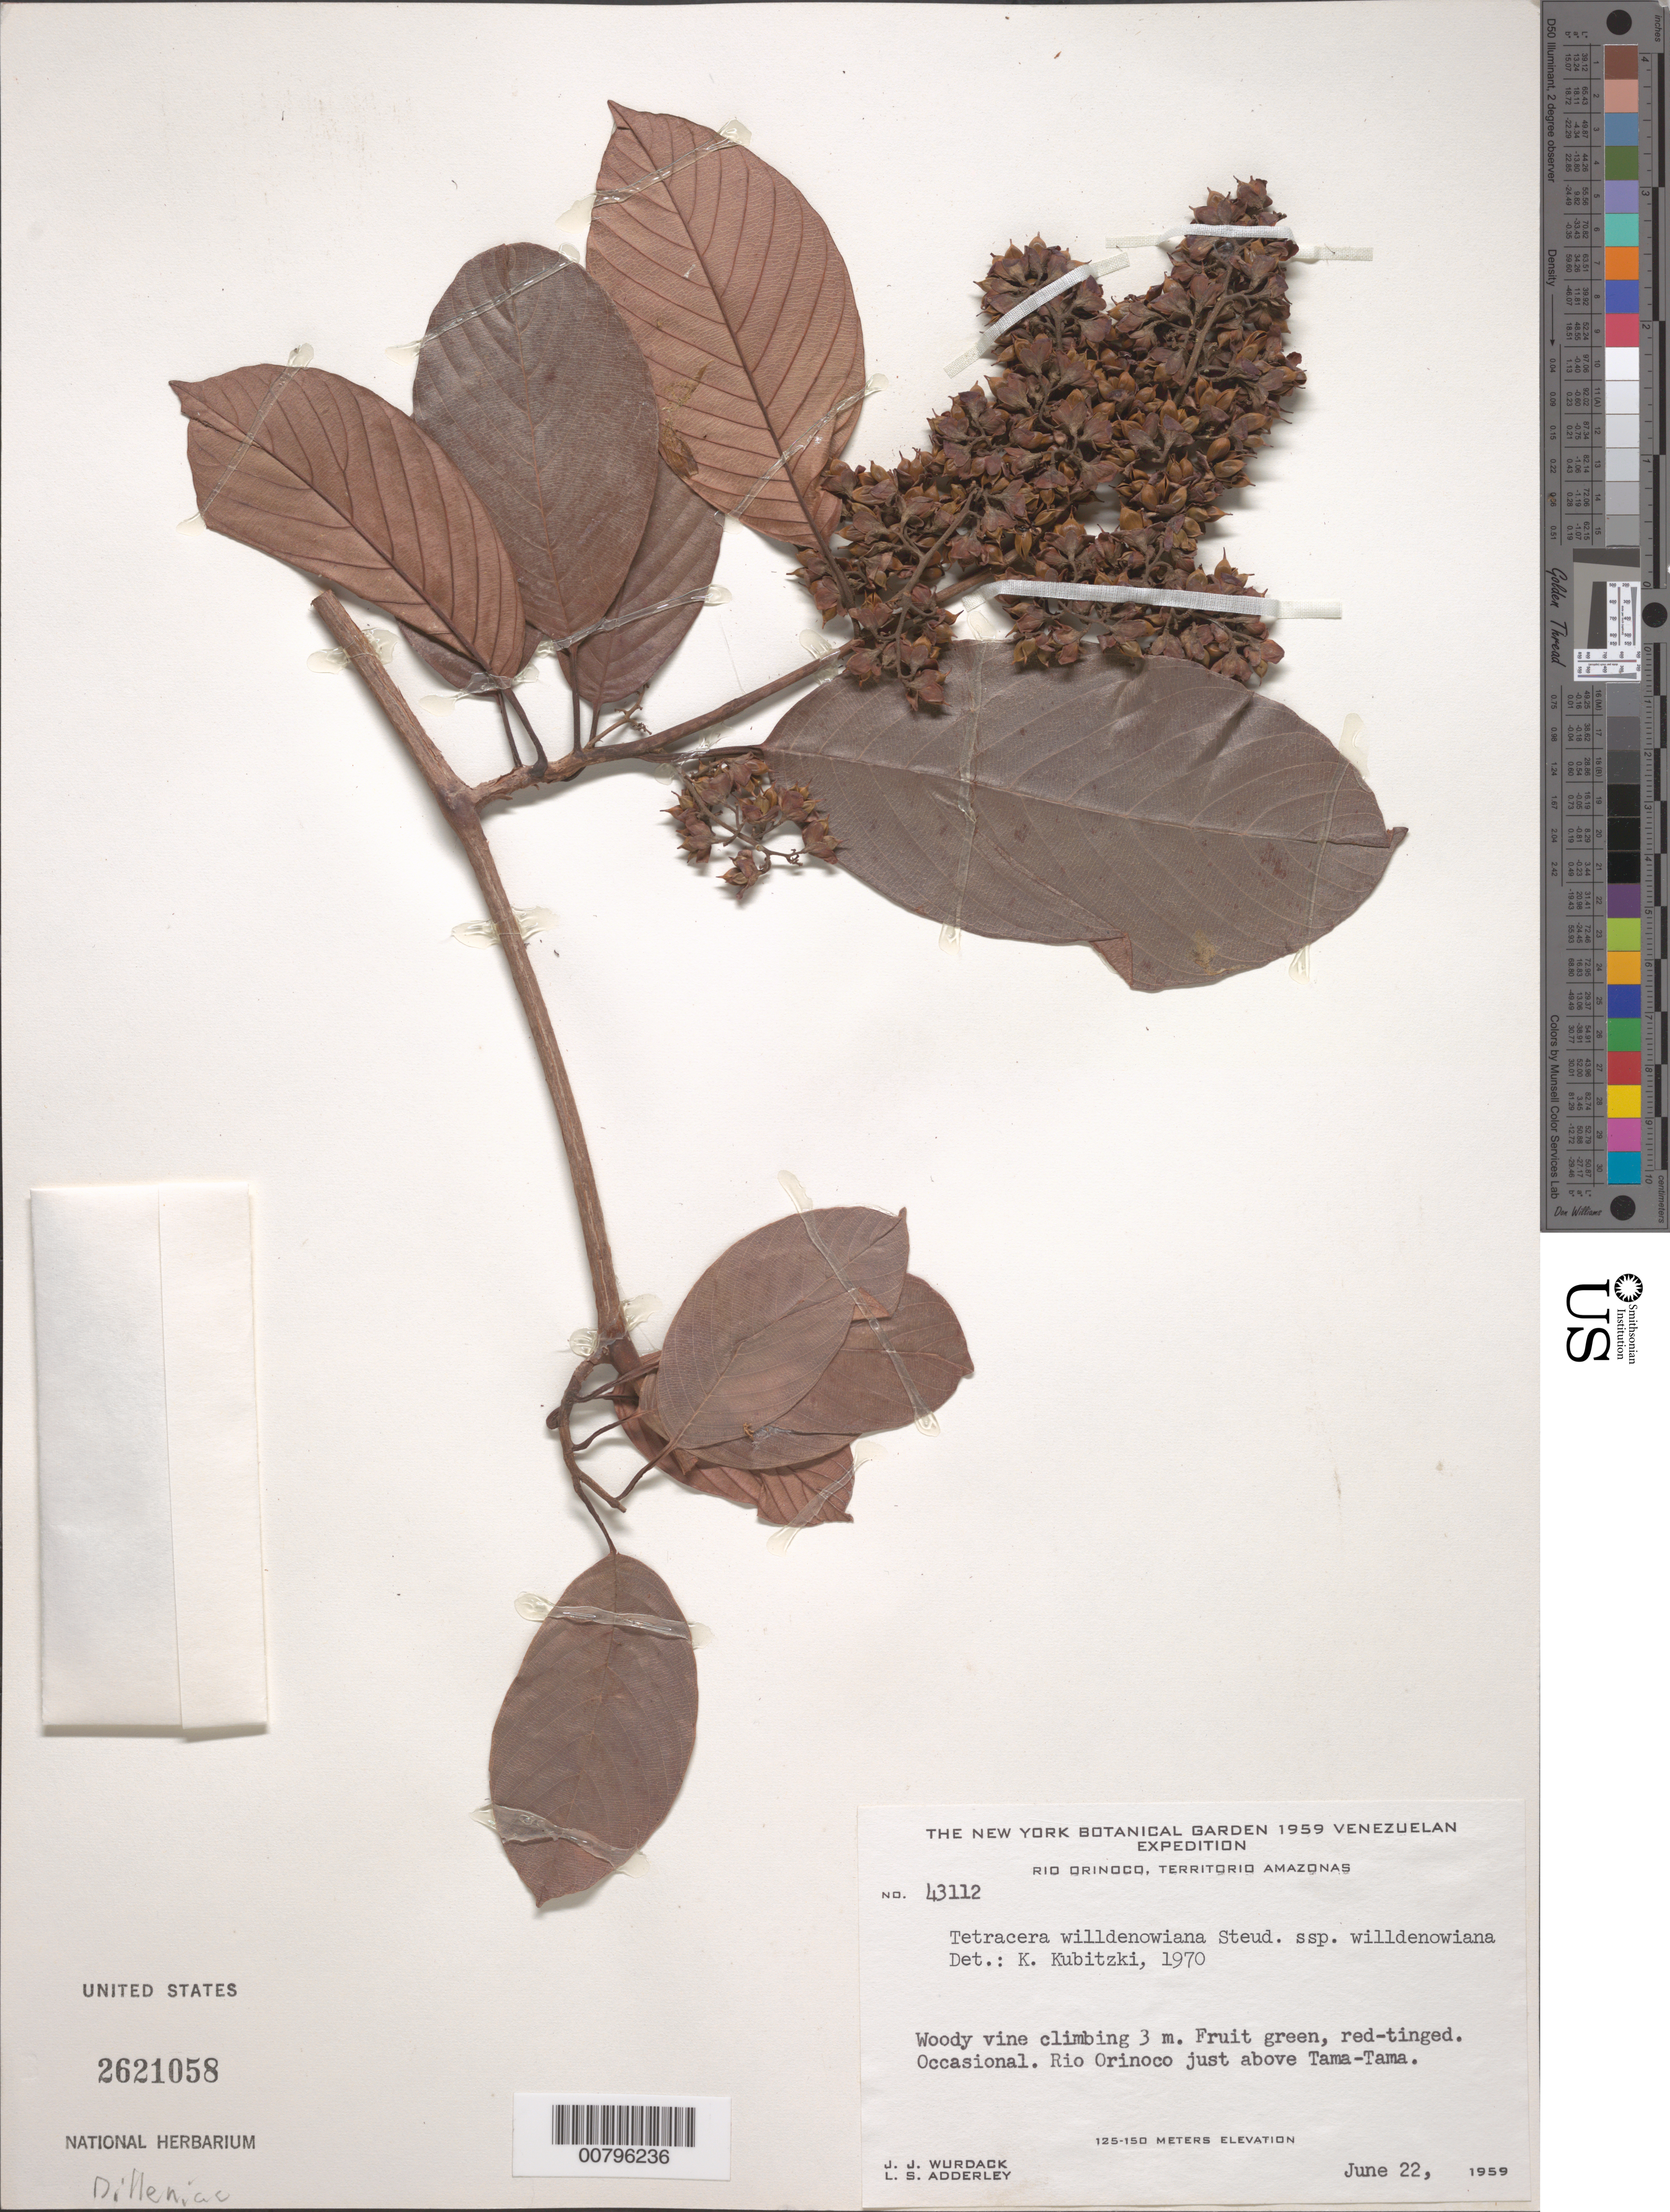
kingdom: Plantae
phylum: Tracheophyta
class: Magnoliopsida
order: Dilleniales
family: Dilleniaceae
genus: Tetracera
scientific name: Tetracera willdenowiana subsp. willdenowiana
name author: Steud.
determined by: Kubitzki, Klaus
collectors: J. J. Wurdack & L. S. Adderley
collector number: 43112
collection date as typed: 22-Jun-59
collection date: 1959-06-22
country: Venezuela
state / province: Amazonas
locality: Río Orinoco, Tama-Tama, just above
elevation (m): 125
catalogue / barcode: US 2621058